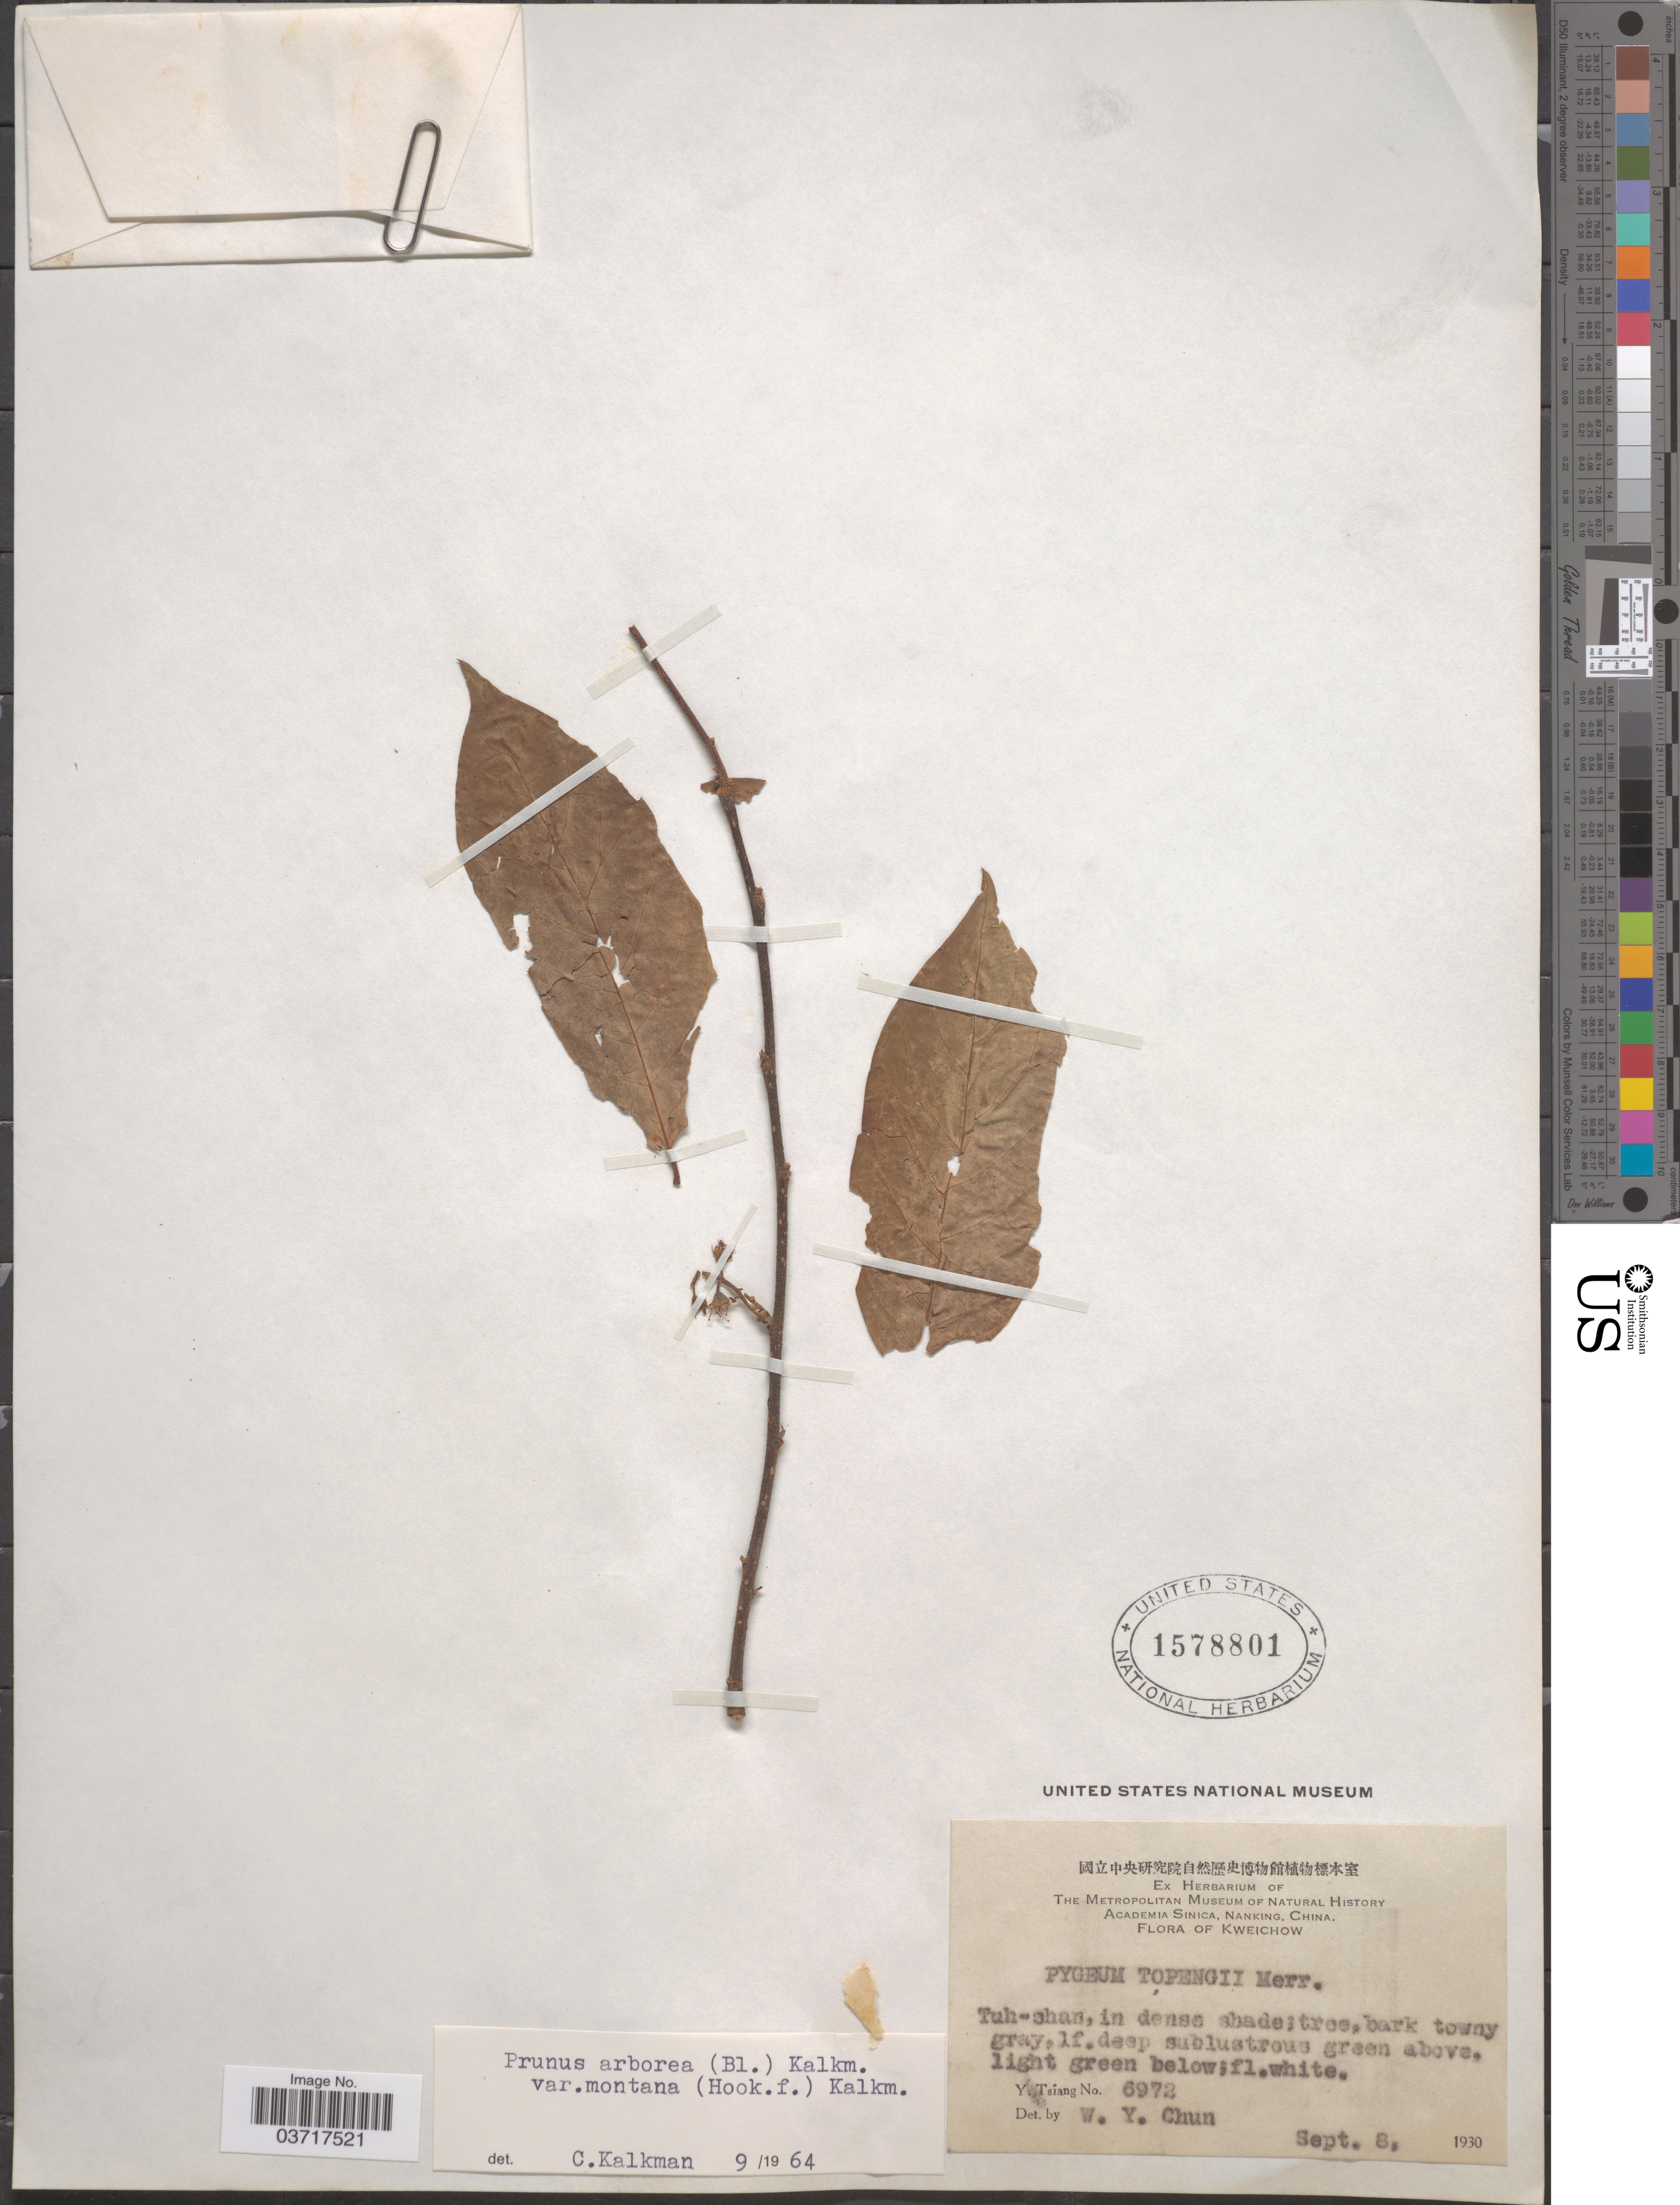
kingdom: Plantae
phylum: Tracheophyta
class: Magnoliopsida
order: Rosales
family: Rosaceae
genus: Prunus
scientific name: Prunus arborea var. montana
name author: (Hook. f.) Kalkman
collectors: Y. Tsiang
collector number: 6972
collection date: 1930-09-08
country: China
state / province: Guizhou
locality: Kweichow. Tuh-shan.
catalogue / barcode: US 1578801